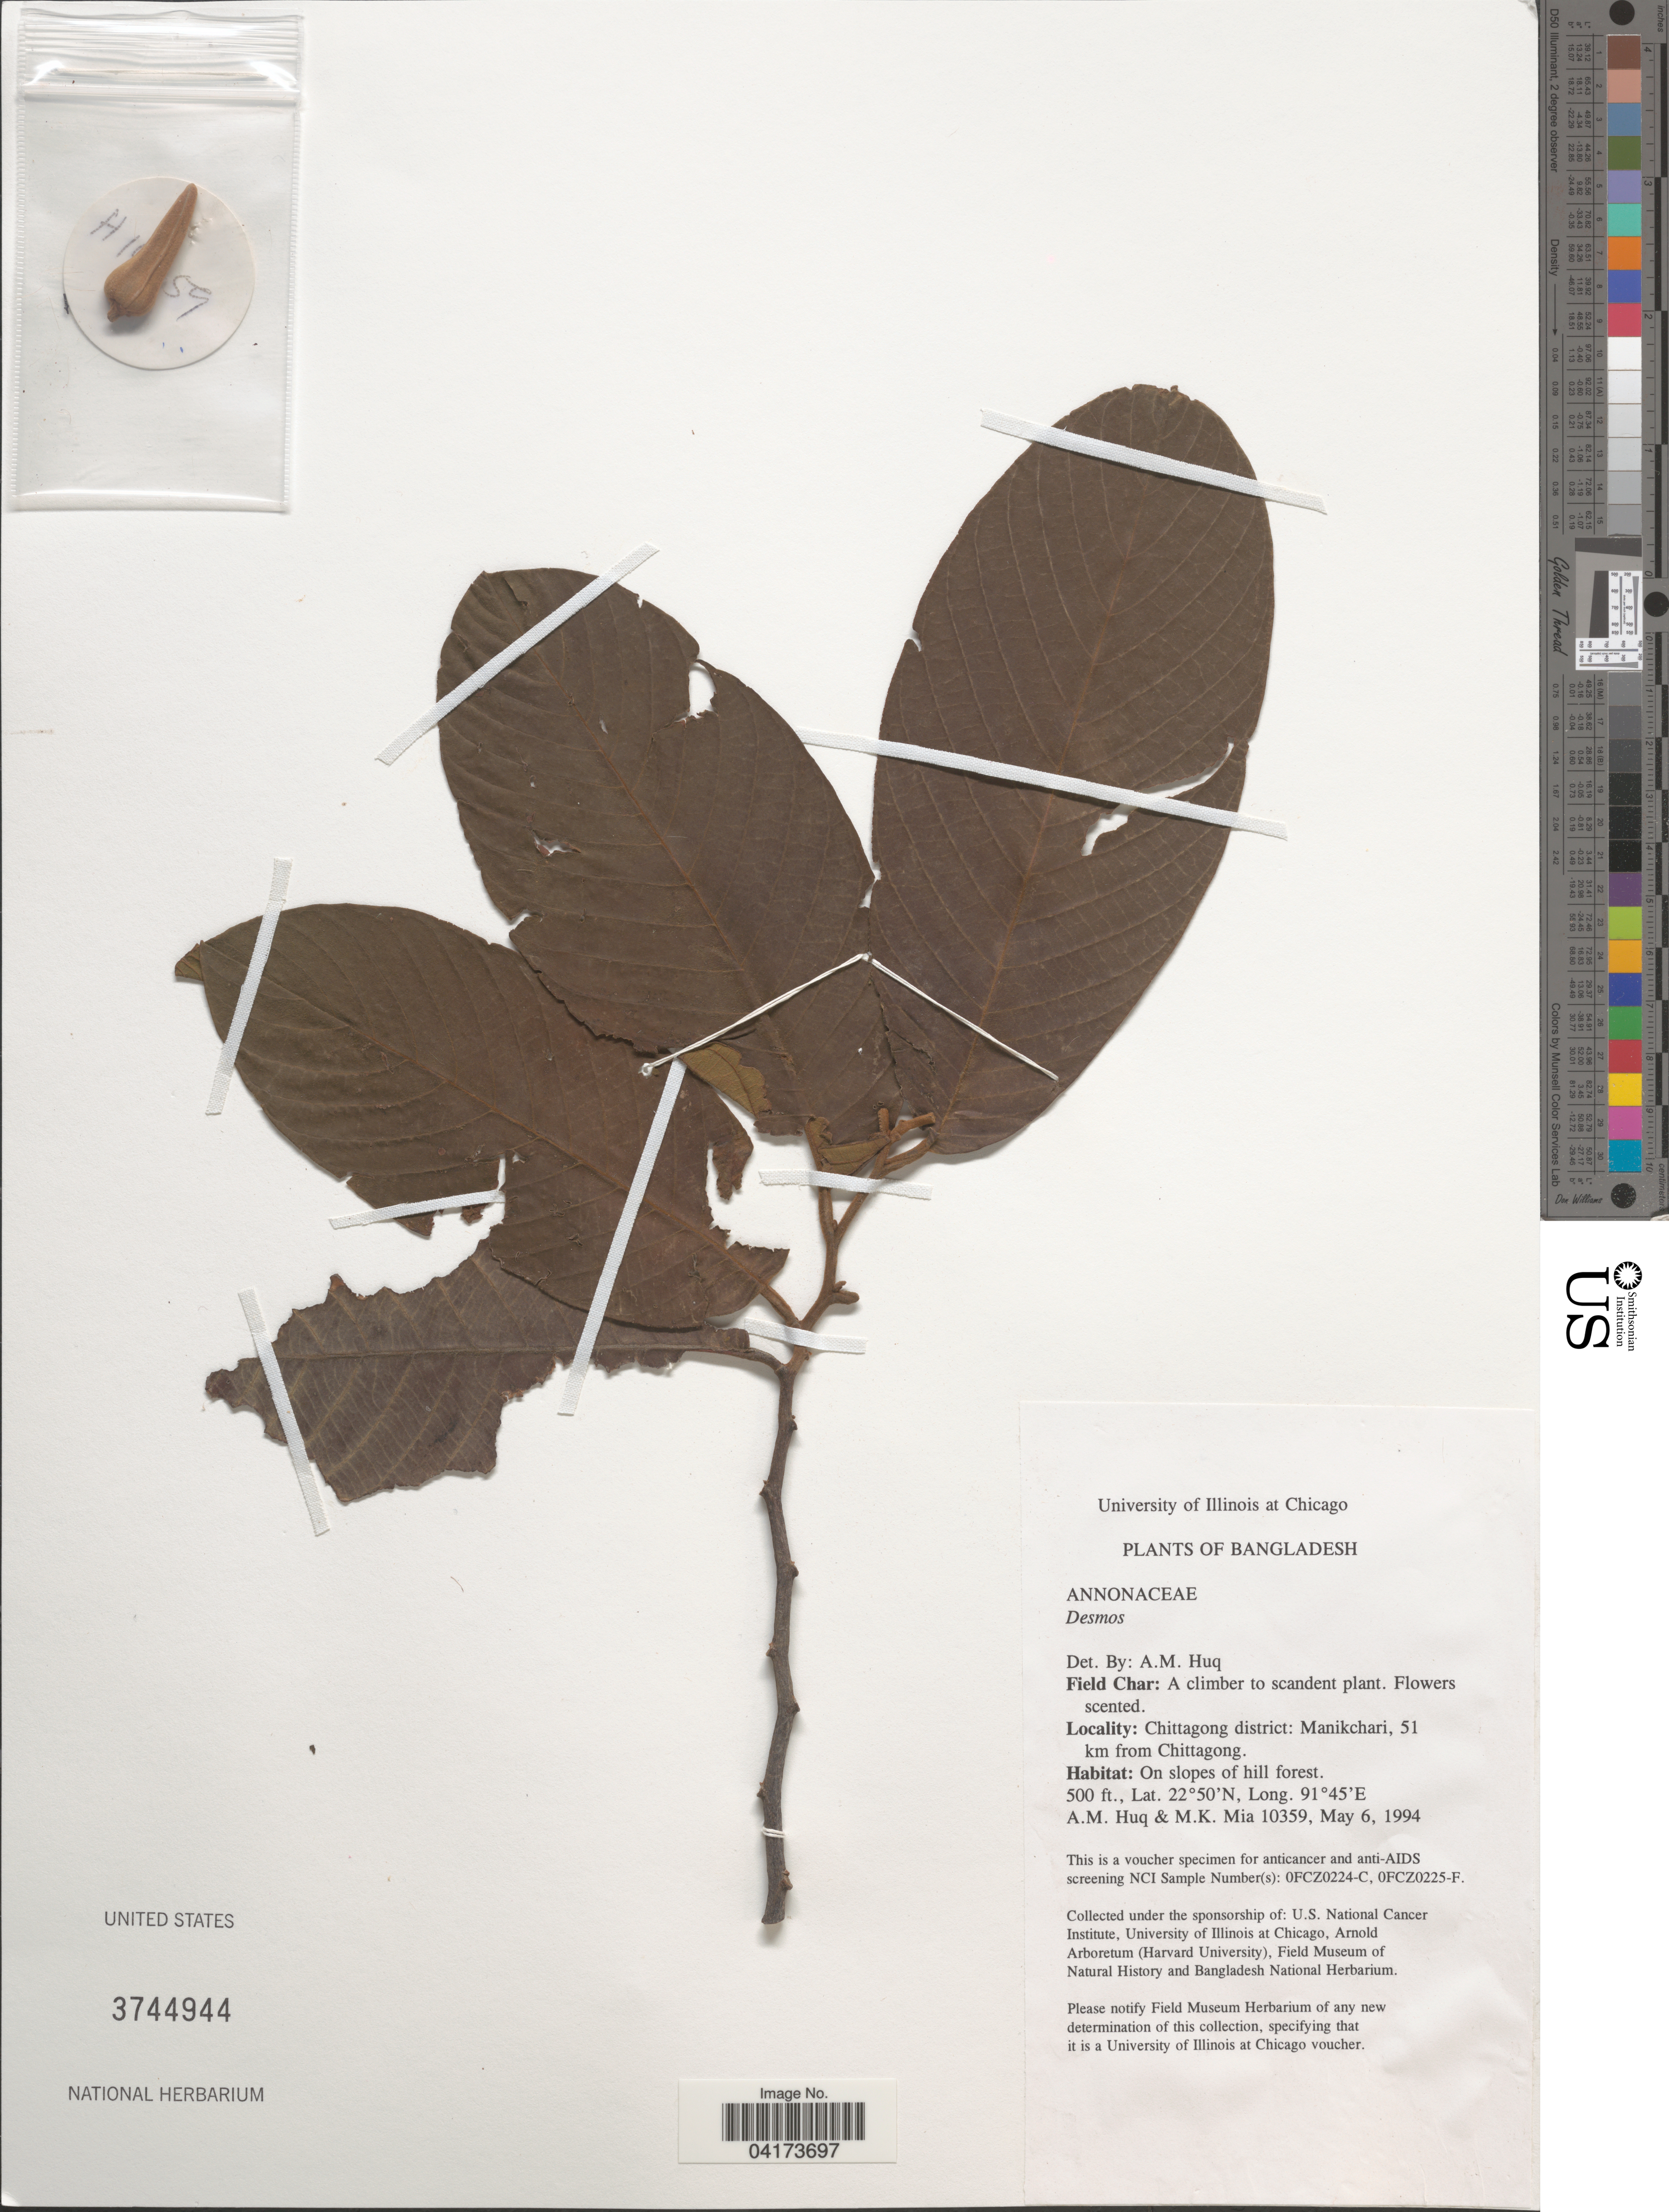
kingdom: Plantae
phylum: Tracheophyta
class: Magnoliopsida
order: Magnoliales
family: Annonaceae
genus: Desmos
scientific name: Desmos sp.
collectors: A. M. Huq & M. Mia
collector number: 10359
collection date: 1994-05-06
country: Bangladesh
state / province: Chittagong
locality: Chittagong district: Manikchari, 51 km from Chittagong.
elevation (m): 152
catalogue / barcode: US 3744944